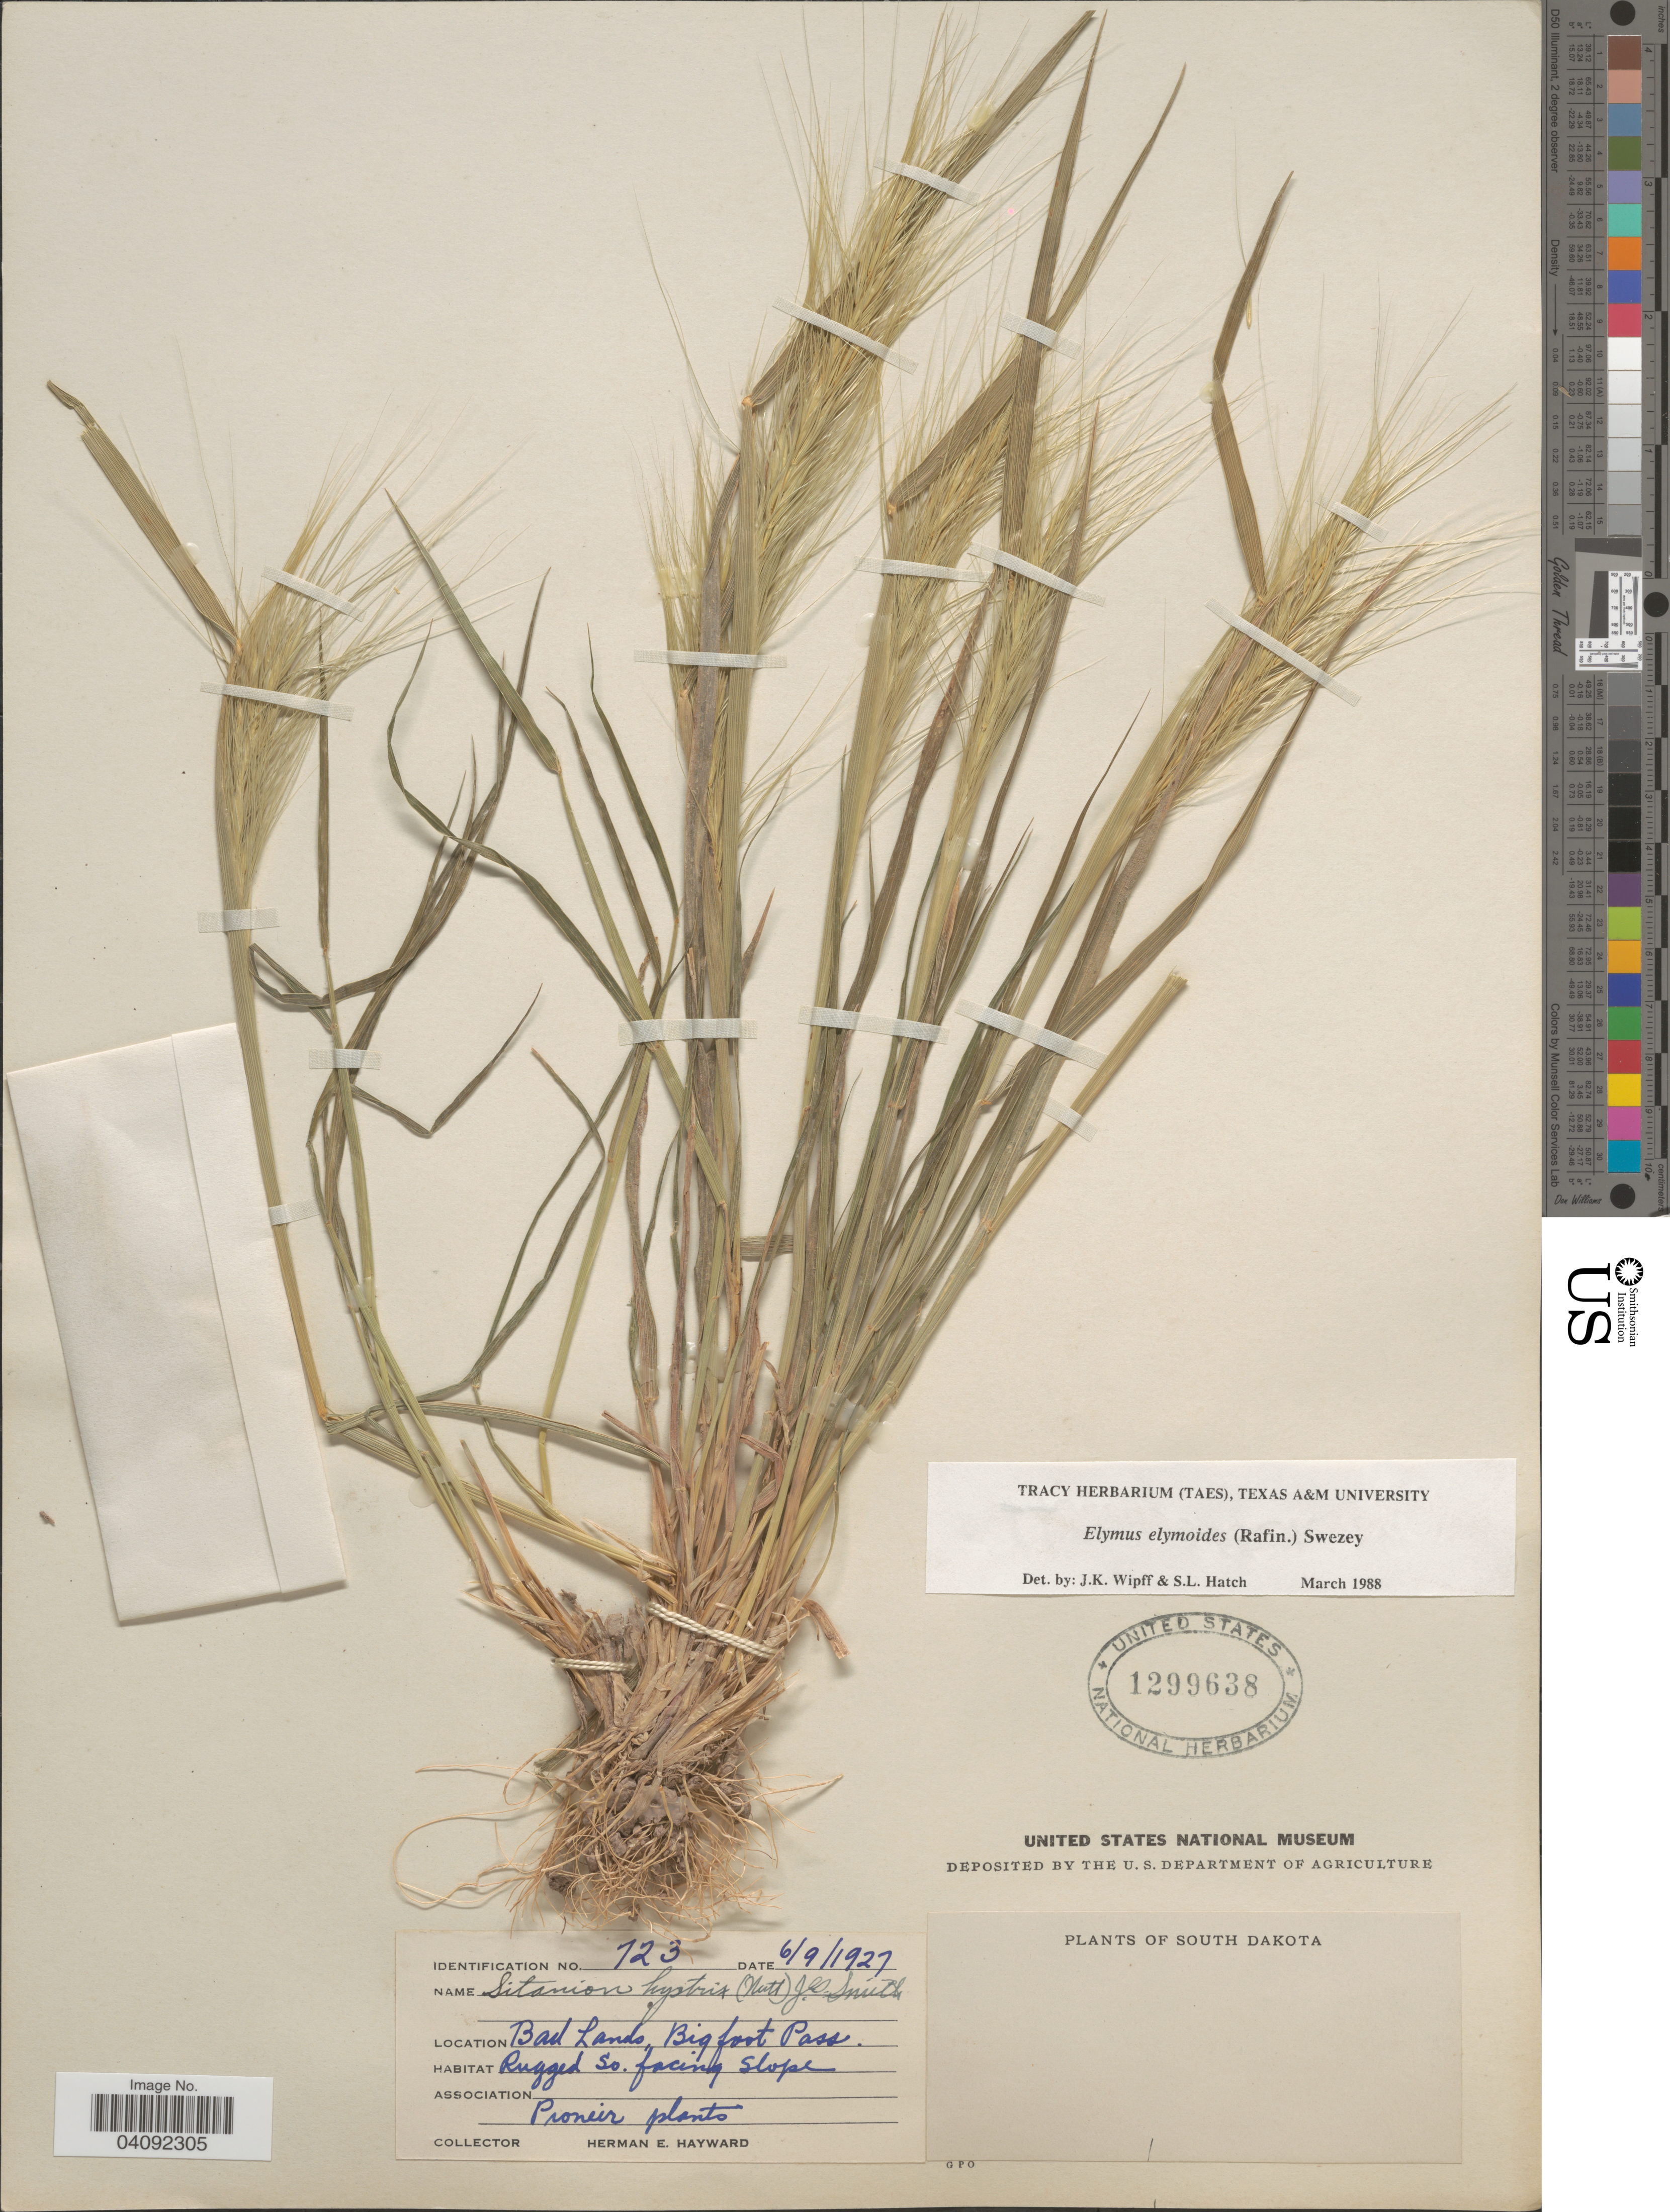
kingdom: Plantae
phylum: Tracheophyta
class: Liliopsida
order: Poales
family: Poaceae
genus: Elymus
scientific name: Elymus elymoides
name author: (Raf.) Swezey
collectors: H. Hayward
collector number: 723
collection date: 1927-06-09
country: United States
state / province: South Dakota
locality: Bad Lands, Big foot Pass. Rugged So. facing Slope.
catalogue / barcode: US 1299638